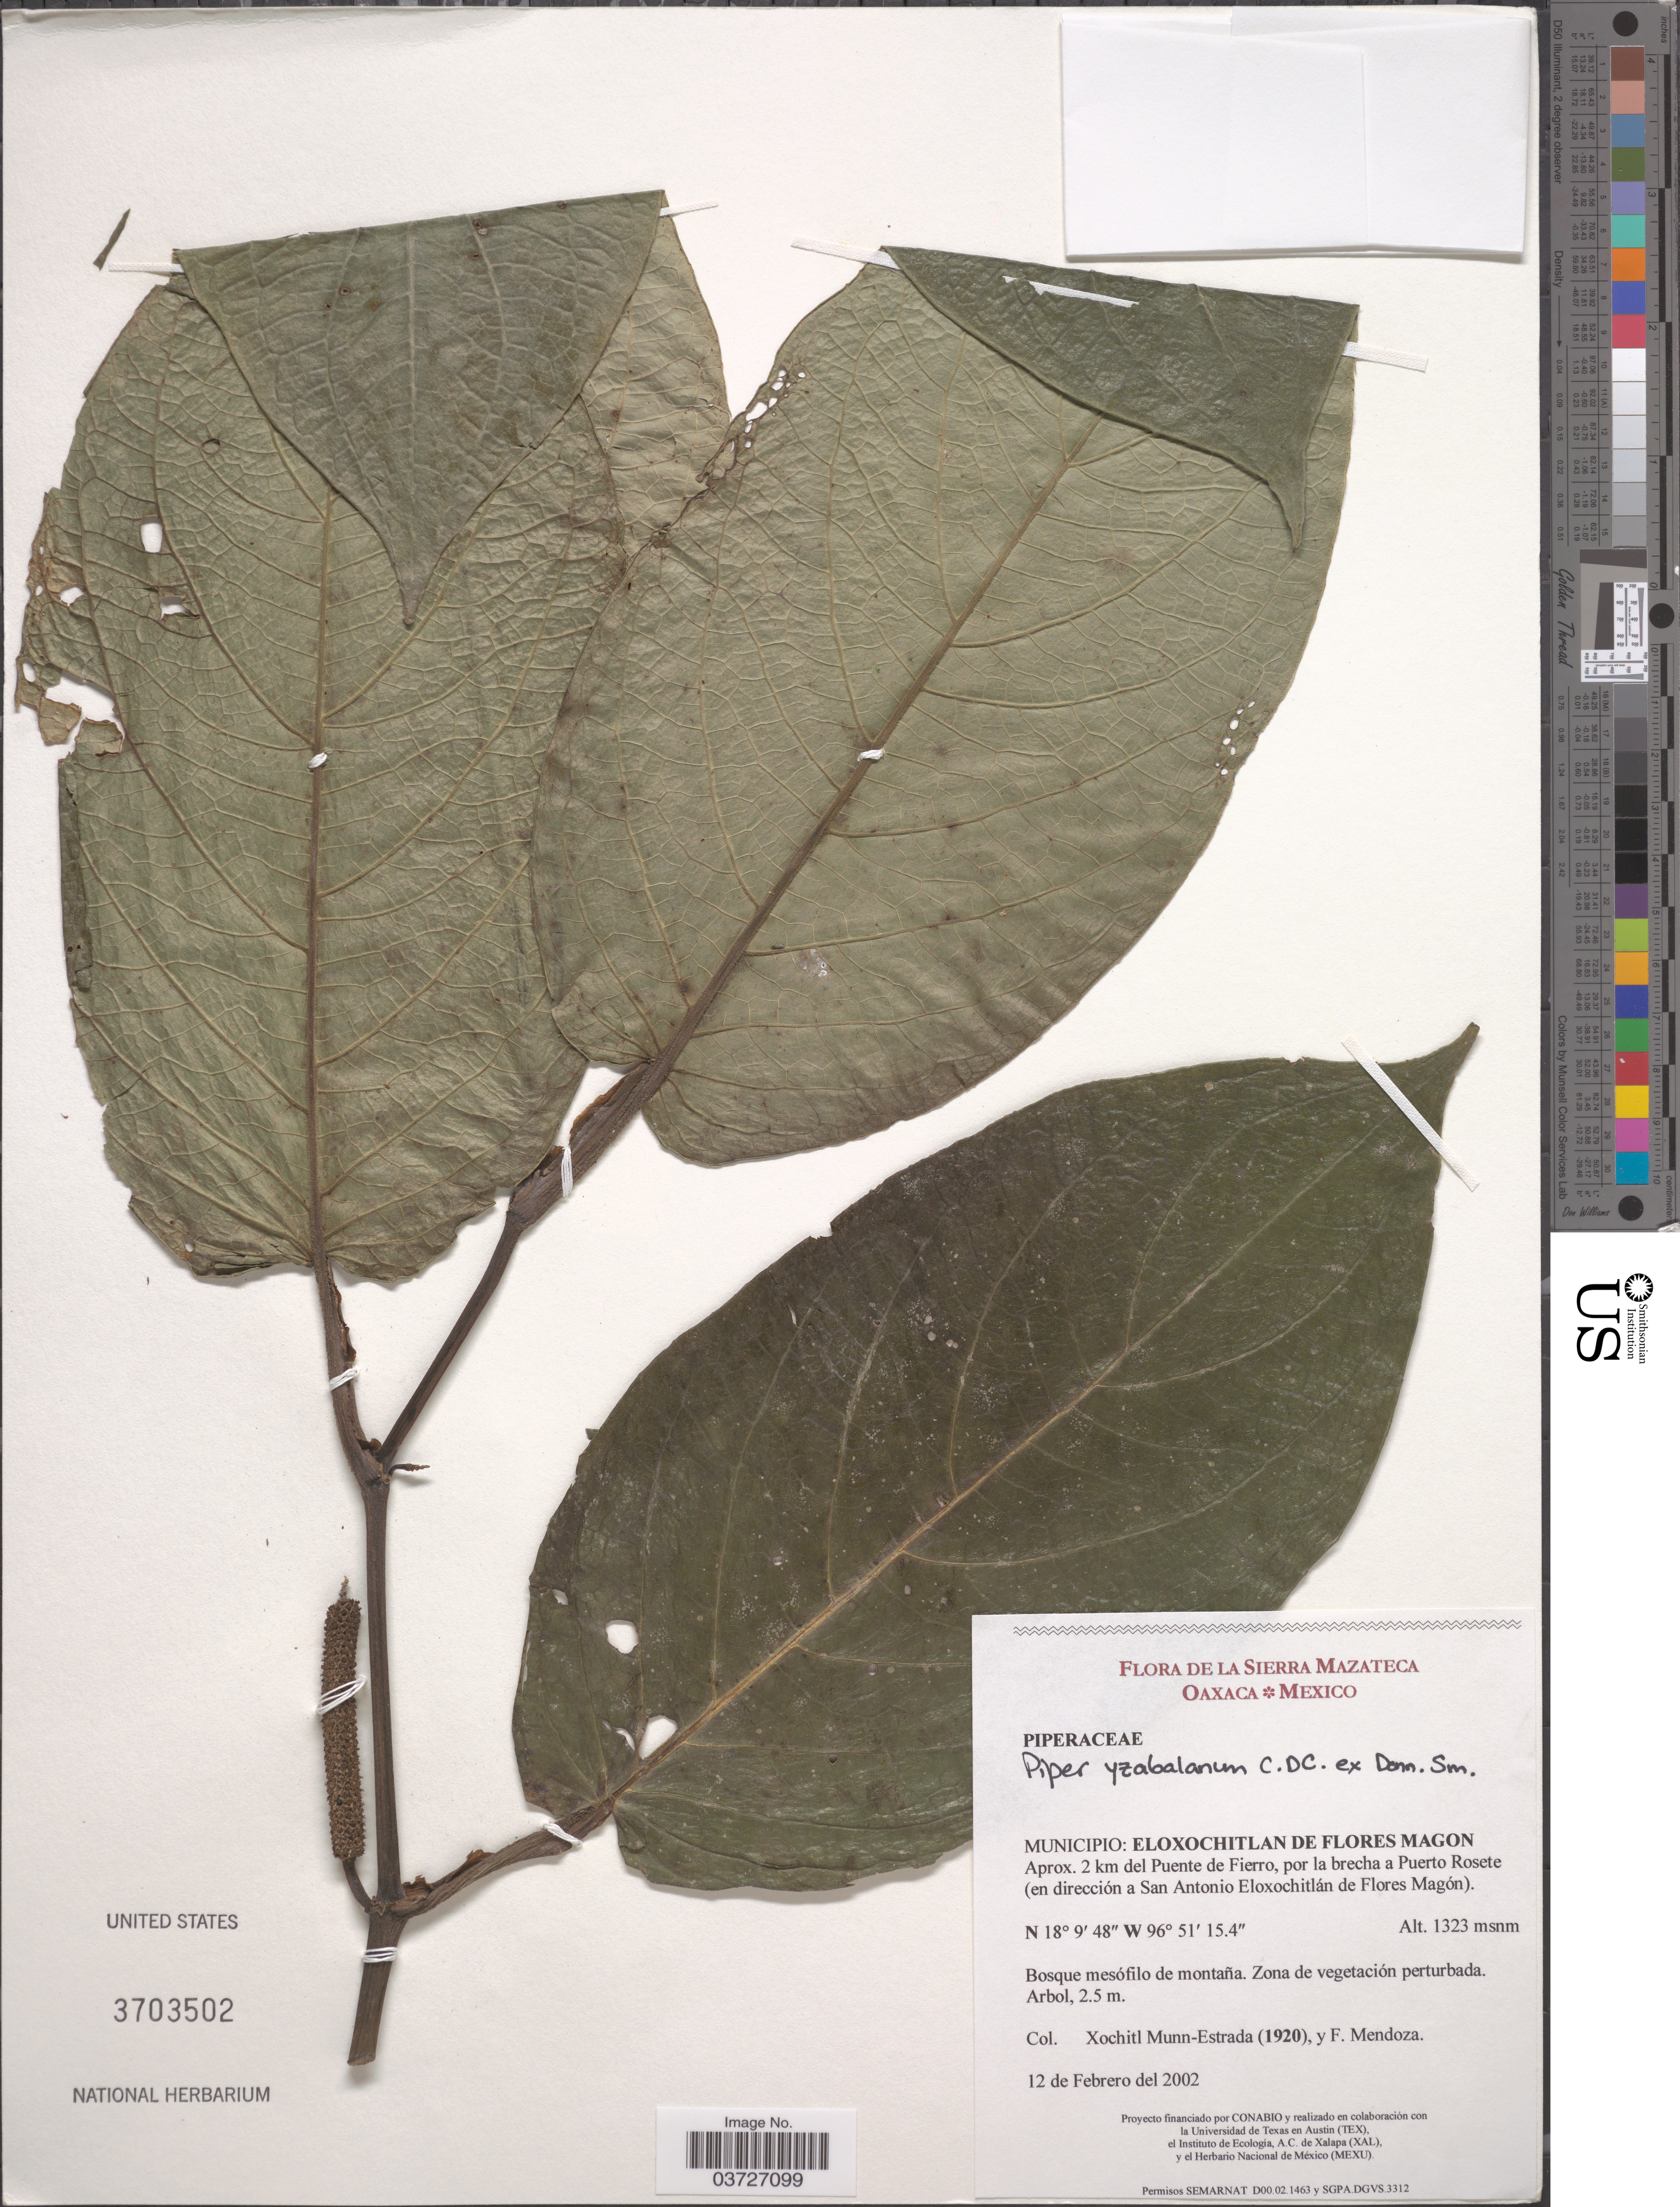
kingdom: Plantae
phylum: Tracheophyta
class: Magnoliopsida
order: Piperales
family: Piperaceae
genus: Piper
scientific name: Piper yzabalanum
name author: C. DC.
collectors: X. Munn-Estrada & F. Mendoza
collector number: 1920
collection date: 2002-02-12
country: Mexico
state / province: Oaxaca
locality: Sierra Mazateca. Municipio: Eloxochitlan de Flores Magon. Aprox. 2 km del Puente de Fierro, por la brecha a Puerto Rosete (en dirección a San Antonio Eloxochitlán de Flores Magón).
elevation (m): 1323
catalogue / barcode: US 3703502